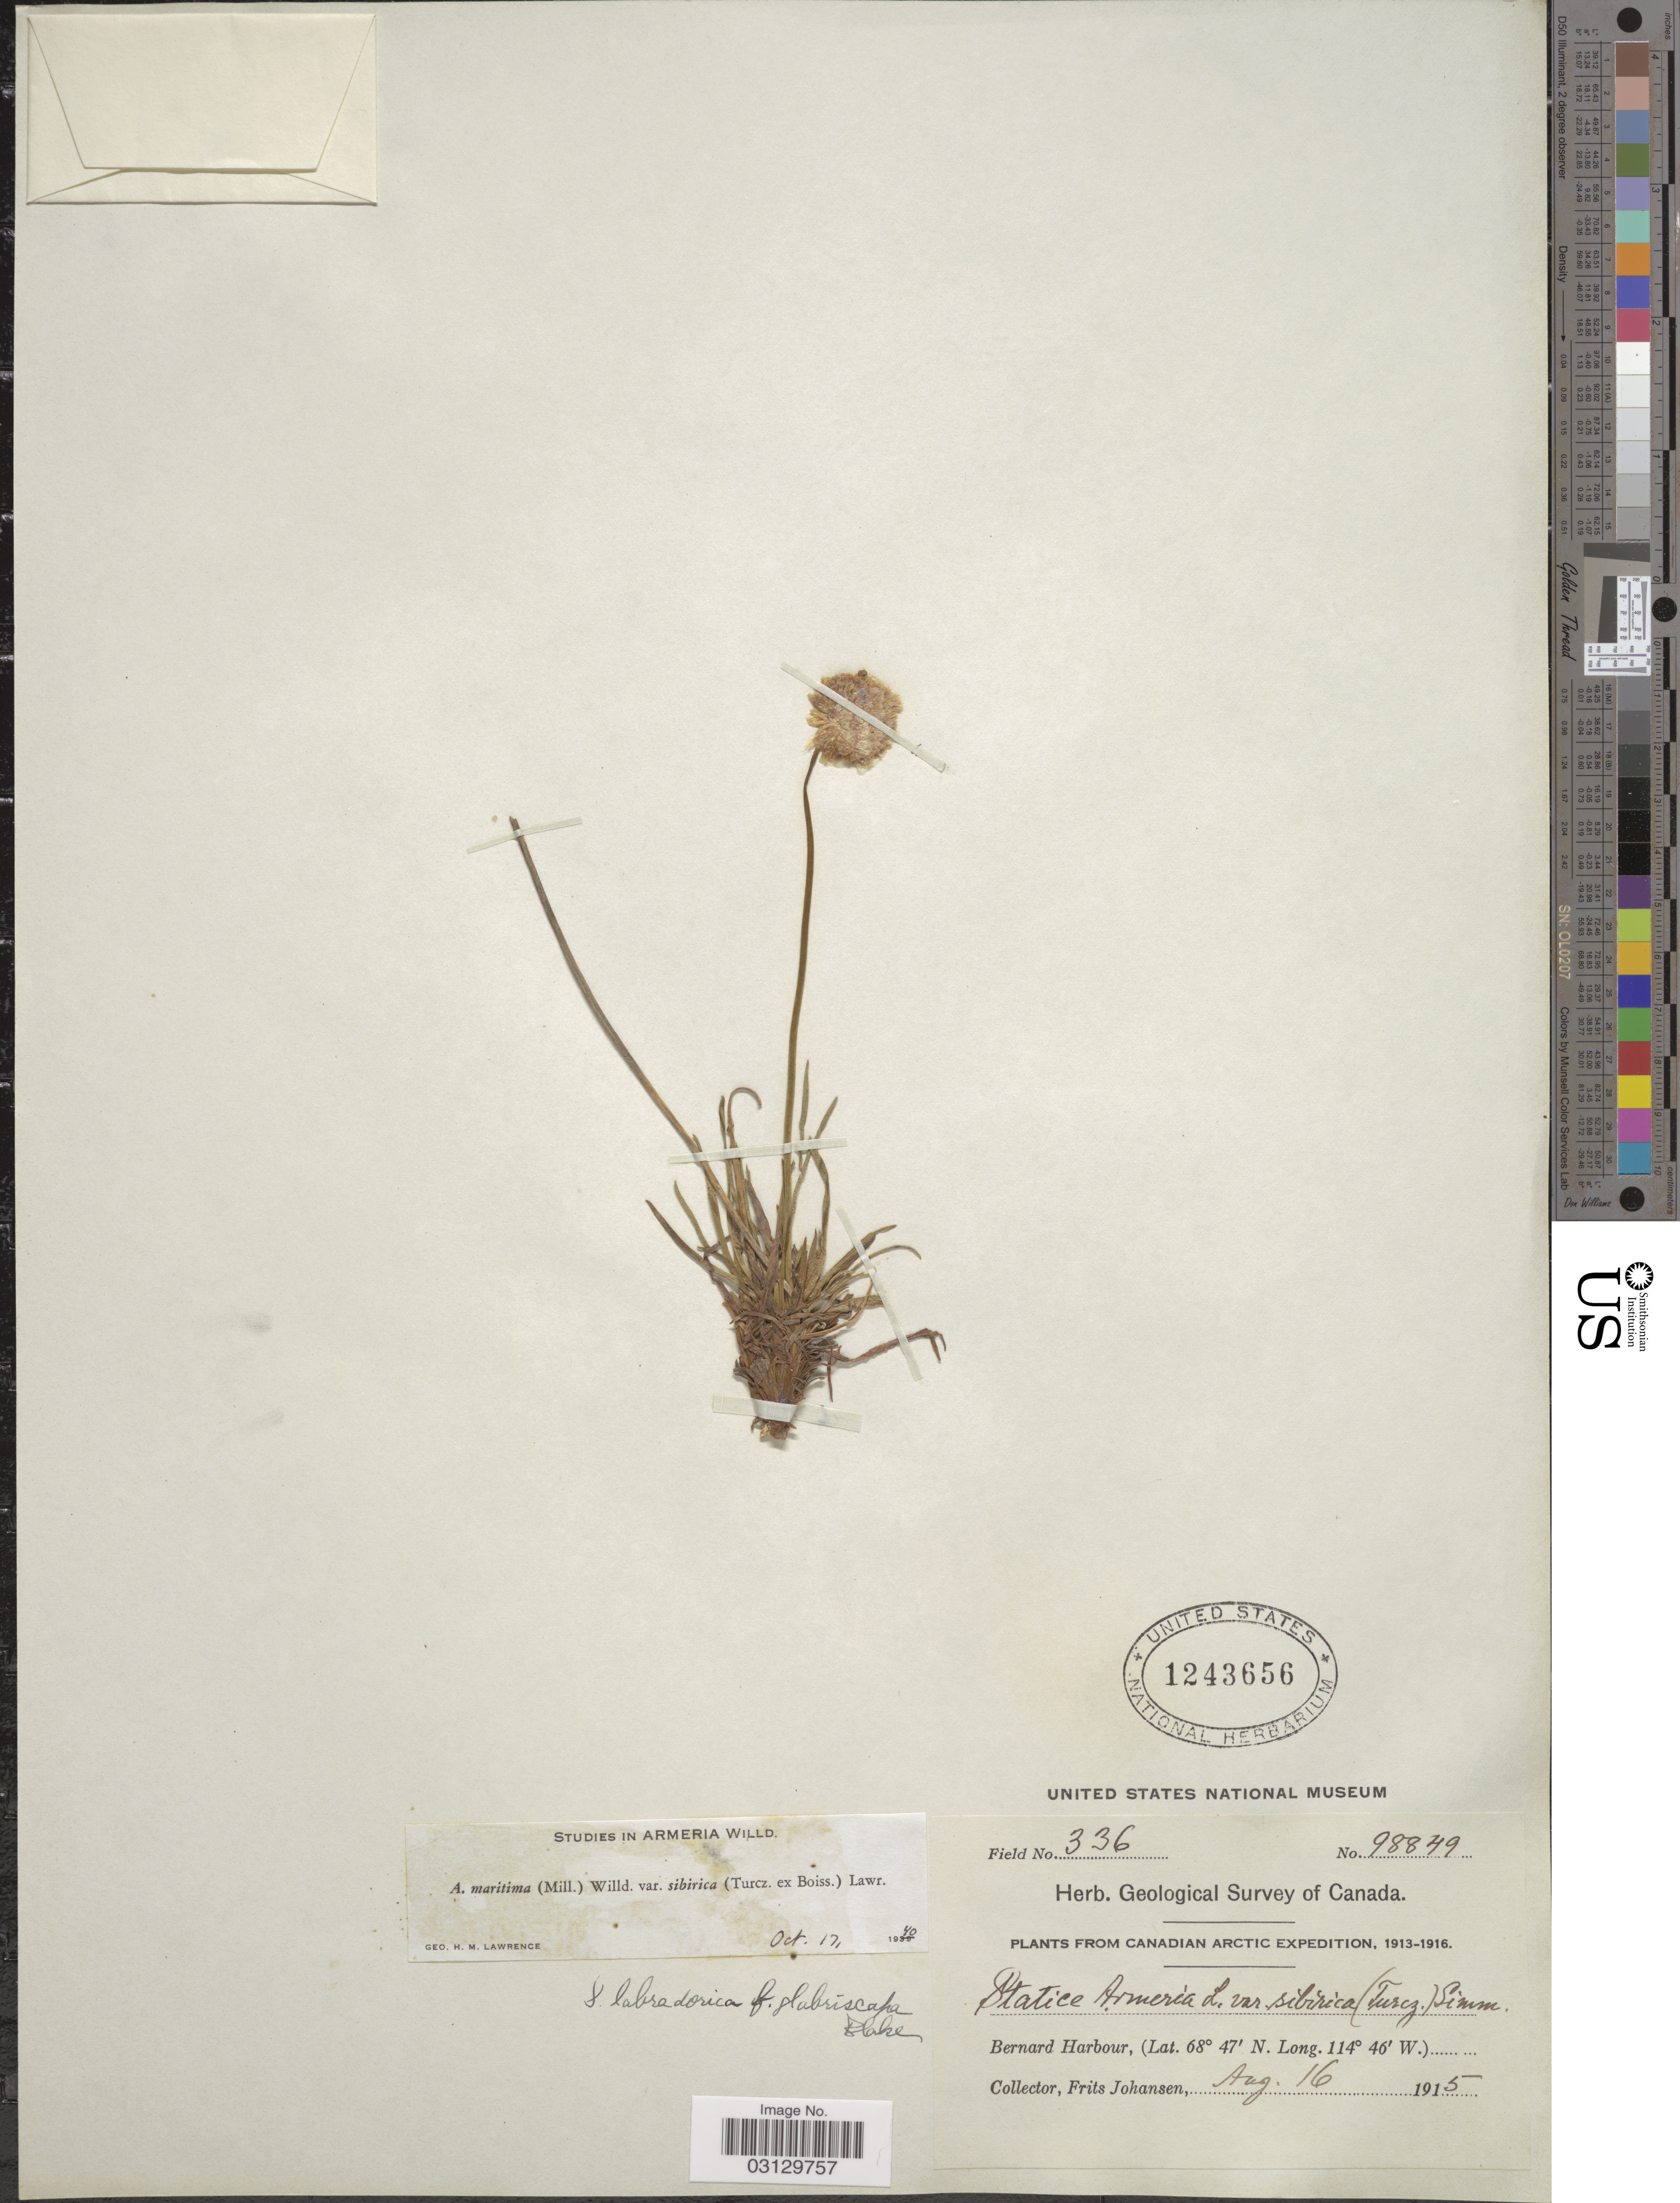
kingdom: Plantae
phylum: Tracheophyta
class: Magnoliopsida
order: Caryophyllales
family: Plumbaginaceae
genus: Armeria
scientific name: Armeria maritima subsp. sibirica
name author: (Turcz. ex Boiss.) Nyman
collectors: F. Johansen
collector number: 98849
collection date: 1915-08-16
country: Canada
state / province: Nunavut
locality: Canadian Arctic. Bernard Harbour.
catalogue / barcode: US 1243656